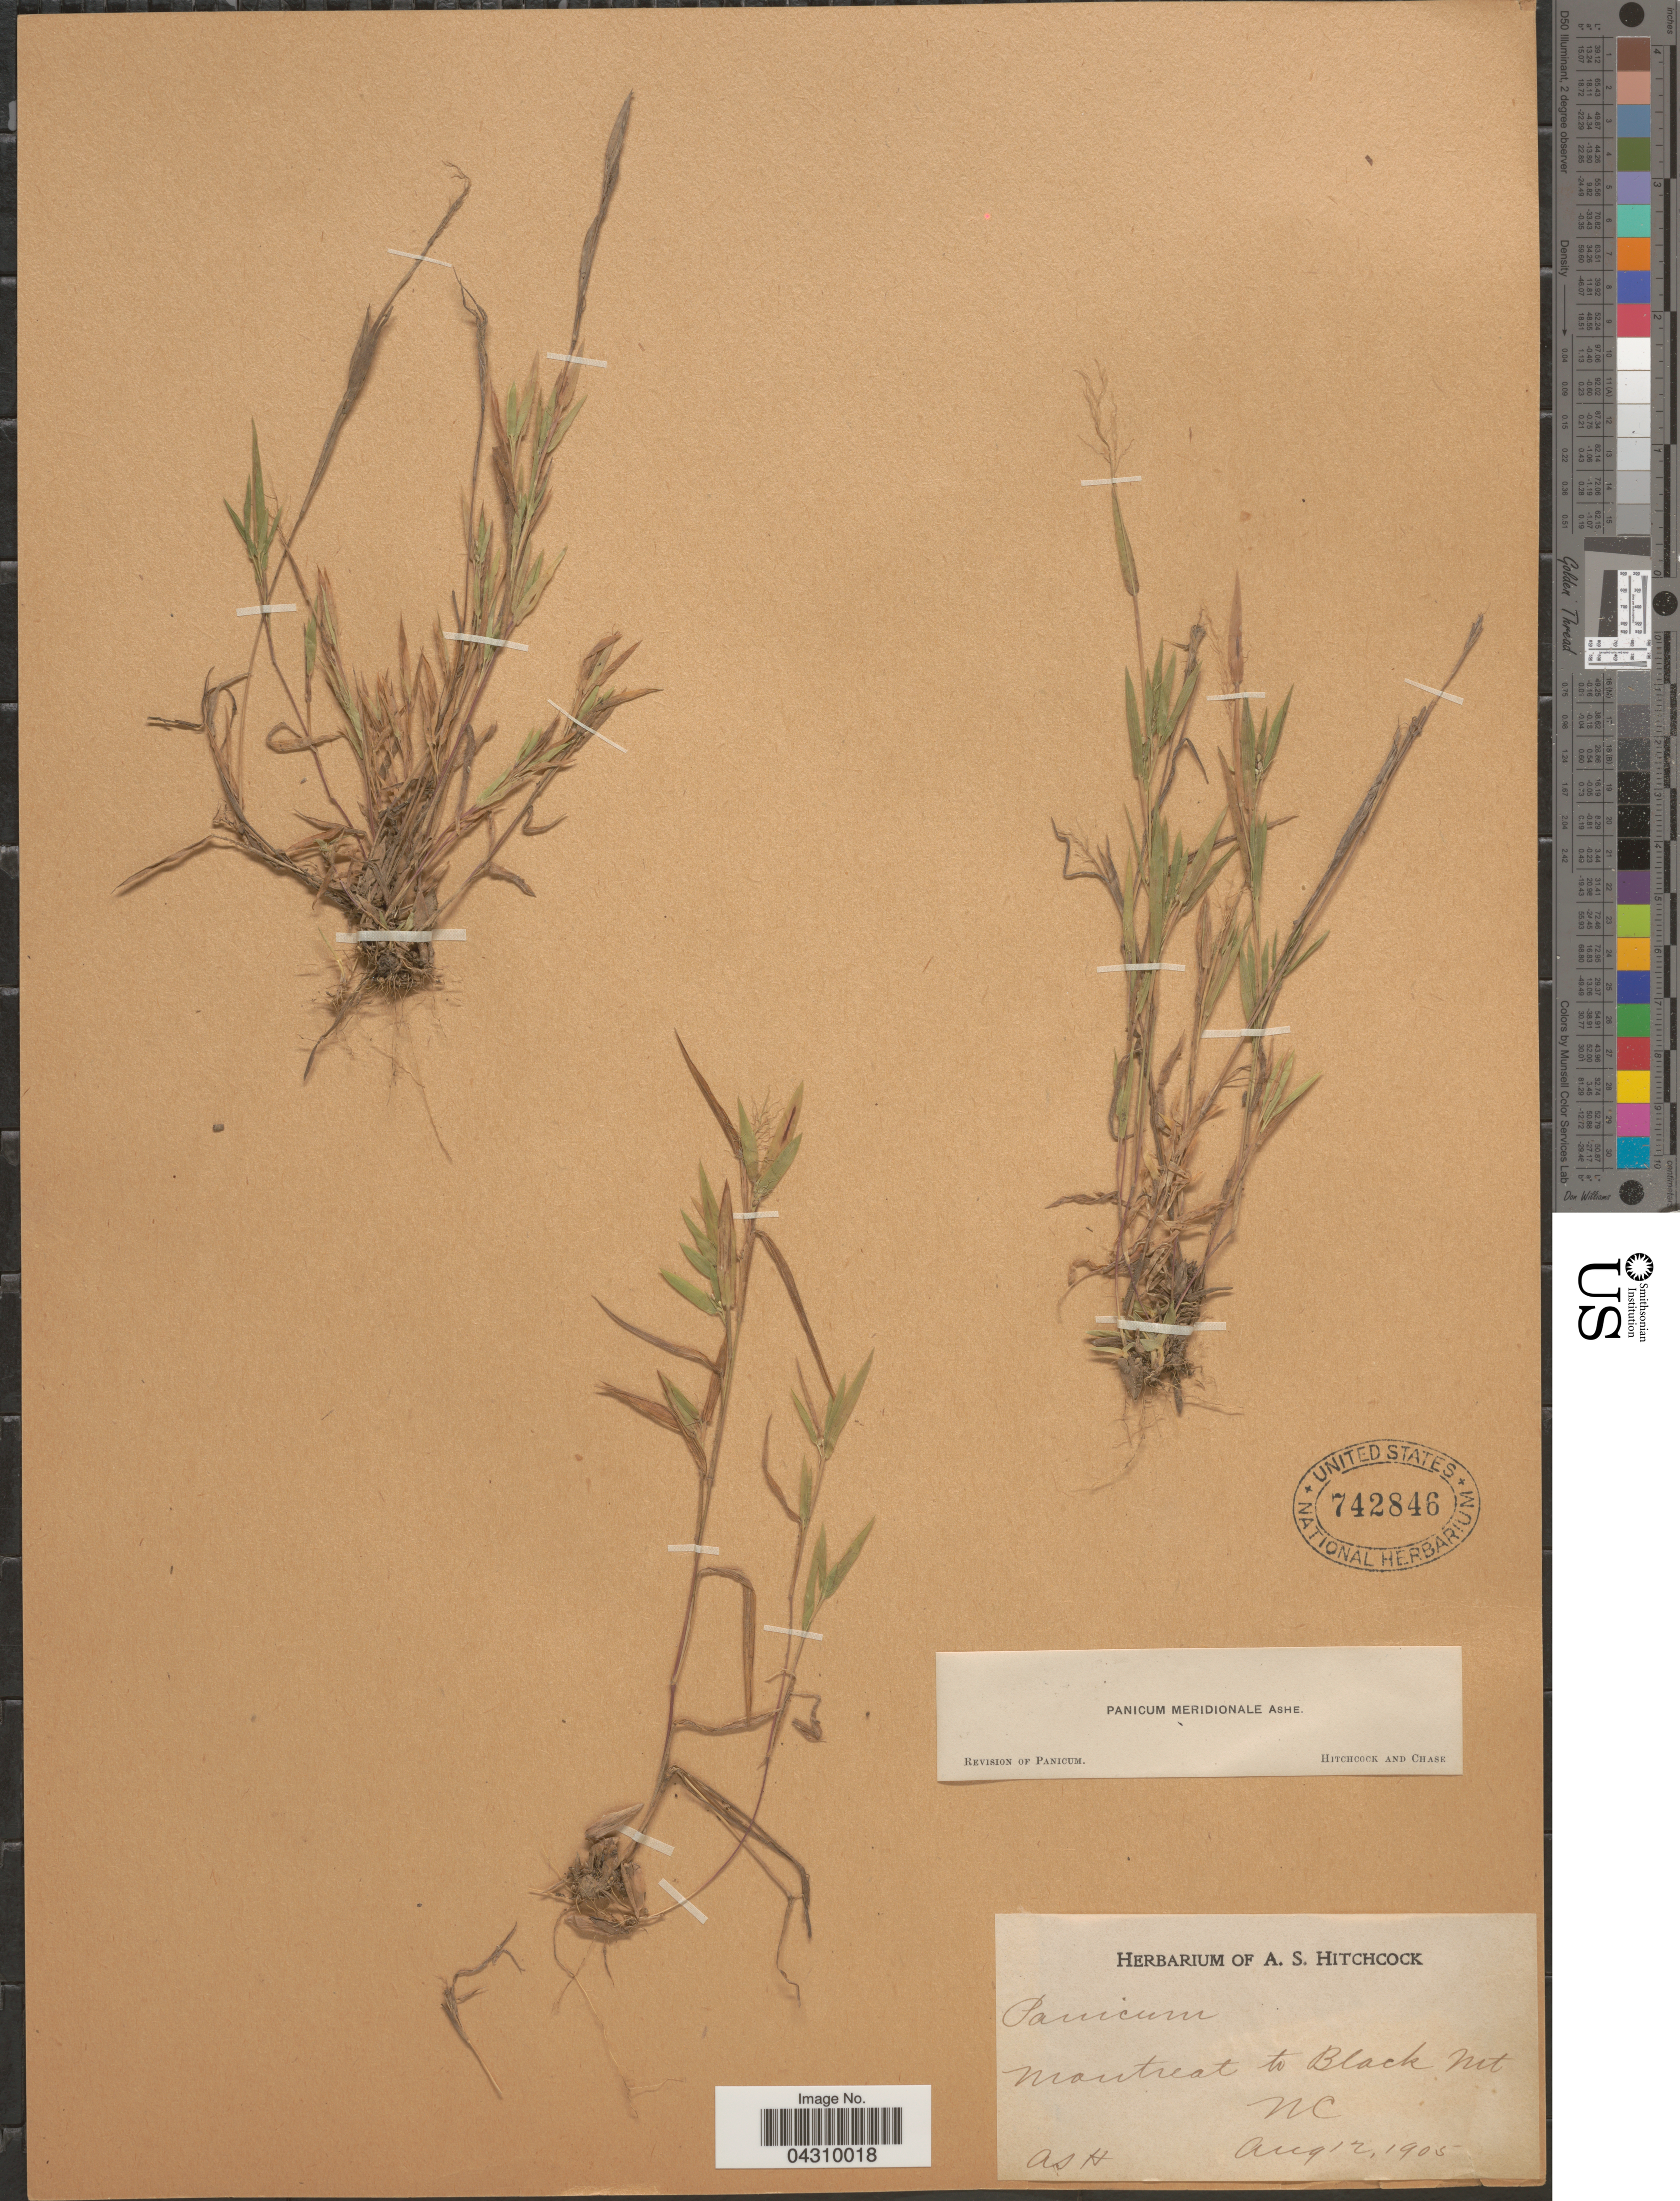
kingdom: Plantae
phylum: Tracheophyta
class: Liliopsida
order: Poales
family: Poaceae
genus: Dichanthelium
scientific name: Dichanthelium acuminatum var. acuminatum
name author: (Sw.) Gould & C.A. Clark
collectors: A. S. Hitchcock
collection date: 1905-08-12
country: United States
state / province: North Carolina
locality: Montreat to Black Mt.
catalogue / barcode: US 742846